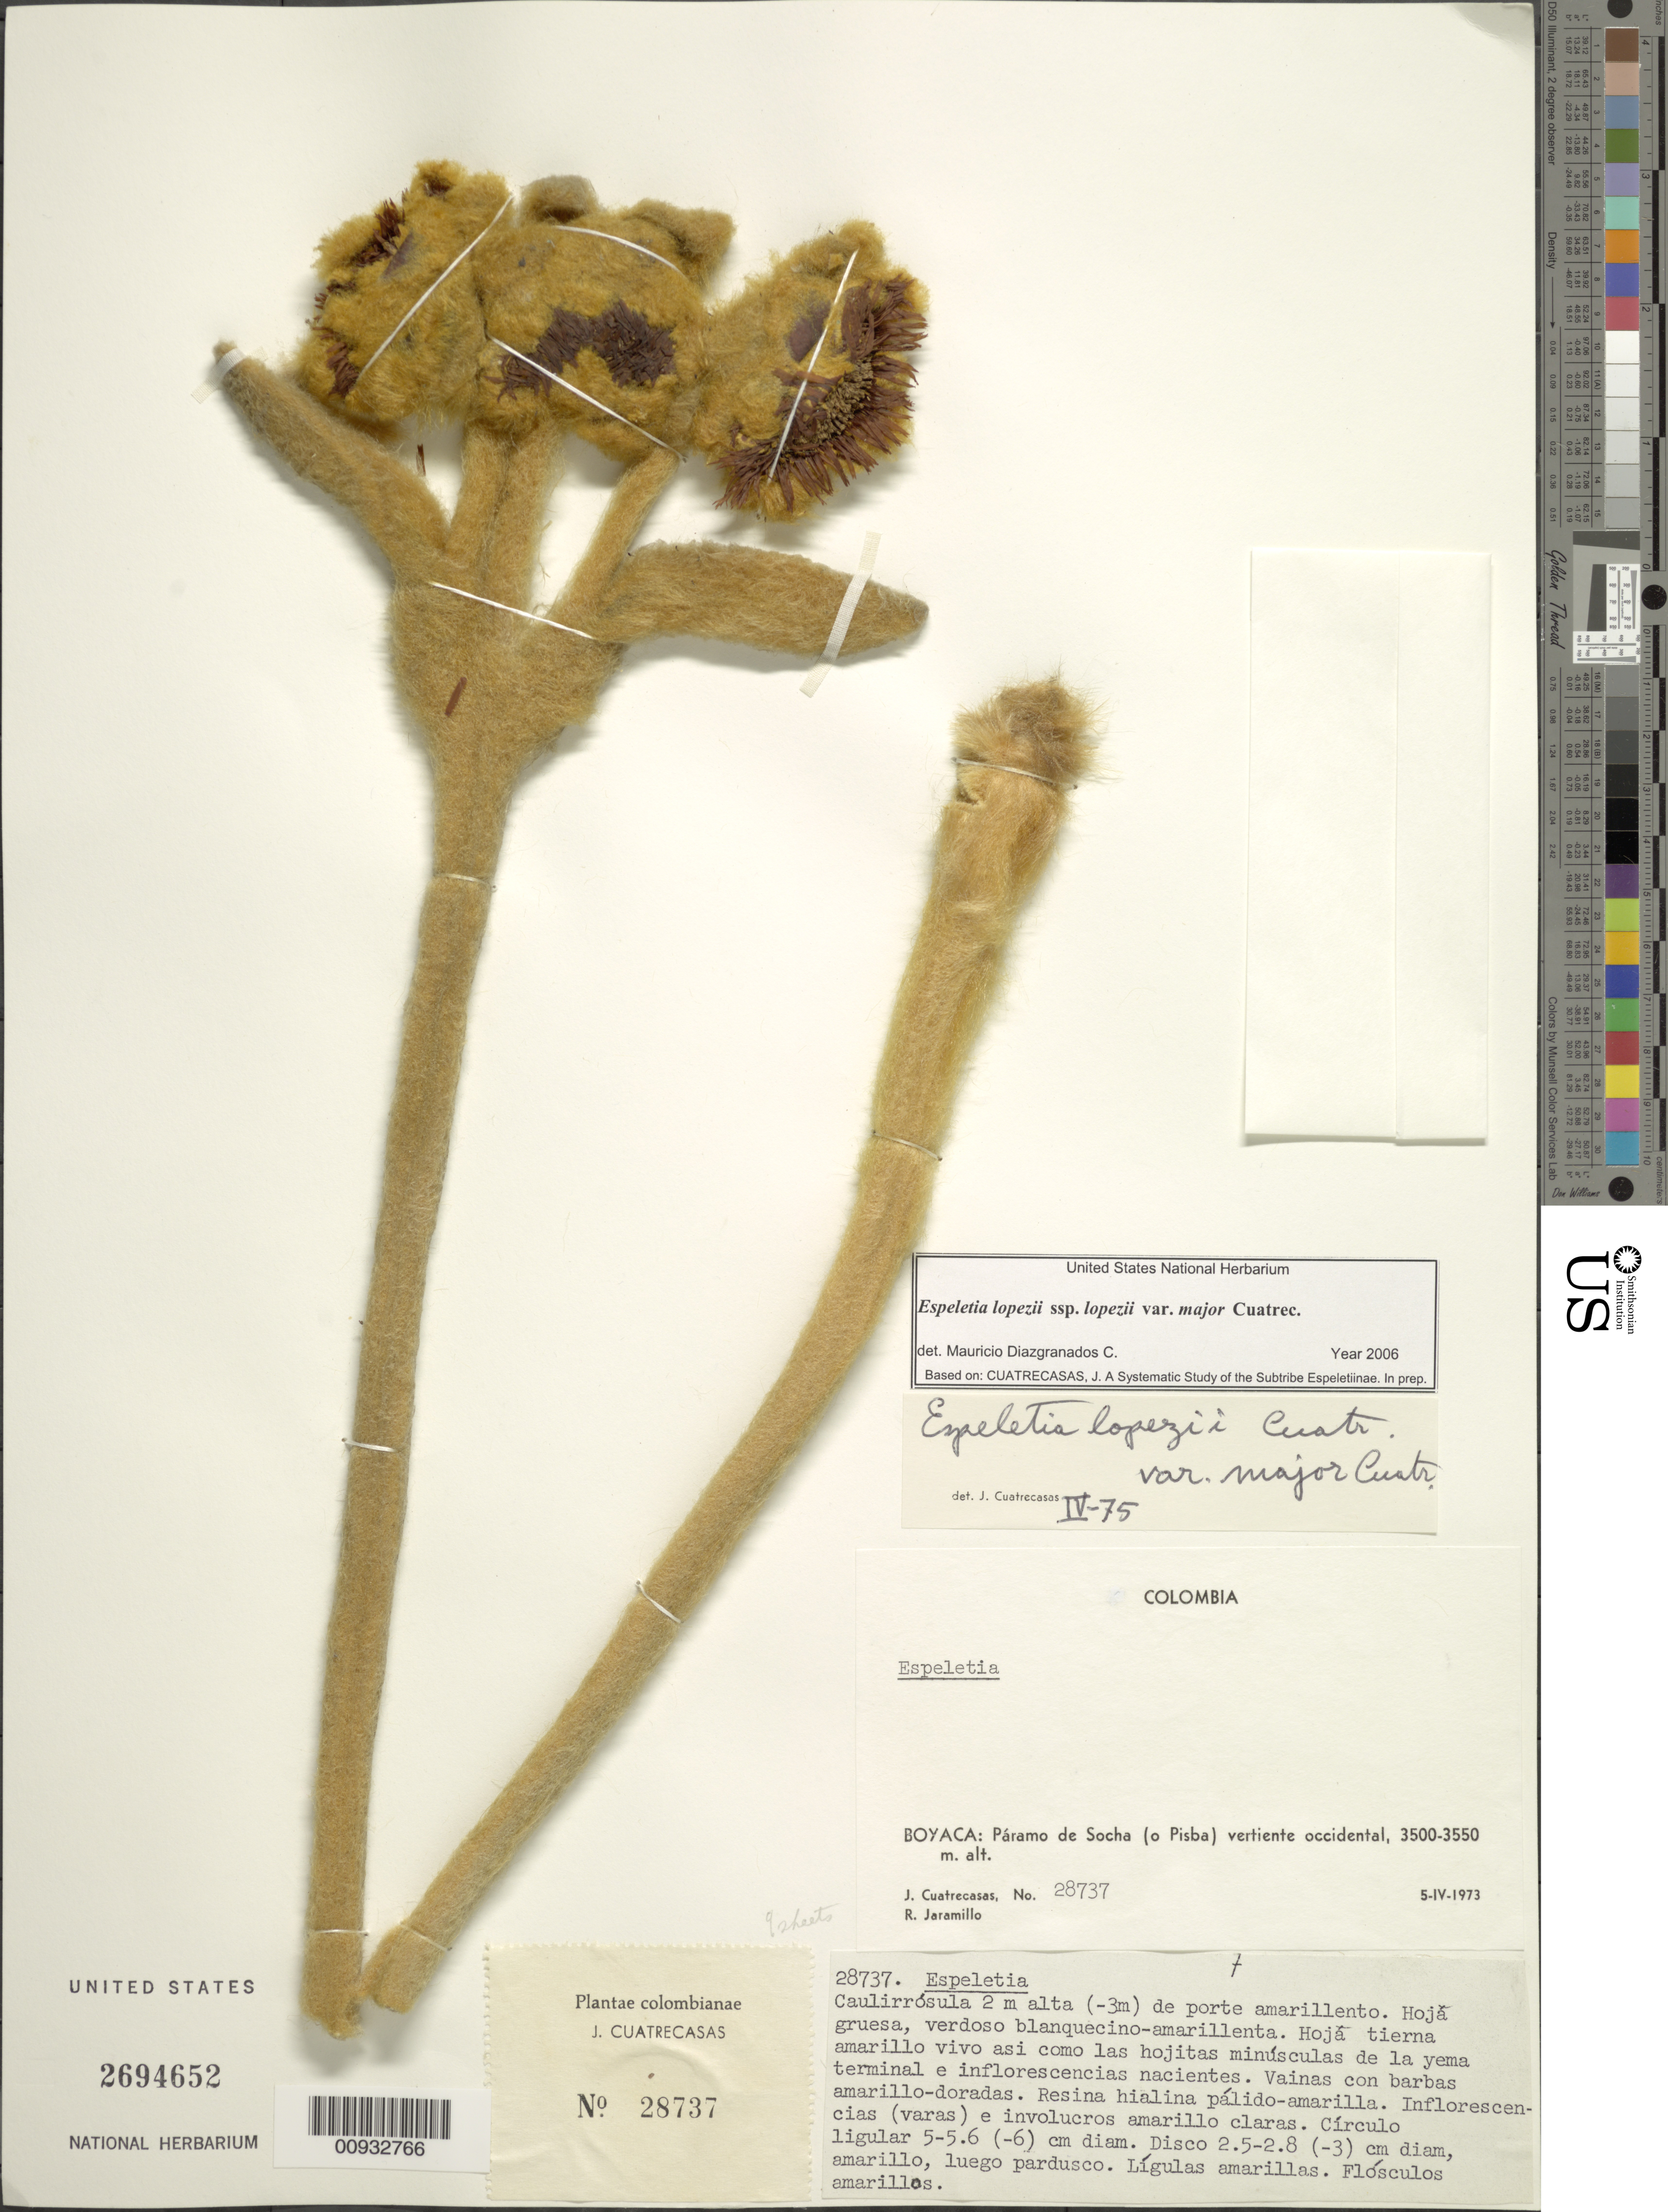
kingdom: Plantae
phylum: Tracheophyta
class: Magnoliopsida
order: Asterales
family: Asteraceae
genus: Espeletia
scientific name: Espeletia lopezii var. major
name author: Cuatrec.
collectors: J. Cuatrecasas & R. Jaramillo M.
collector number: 28737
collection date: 1973-04-05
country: Colombia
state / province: Boyacá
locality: Paramo de Socha (o Pisba) vertiente occidental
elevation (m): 3500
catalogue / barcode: US 2694652